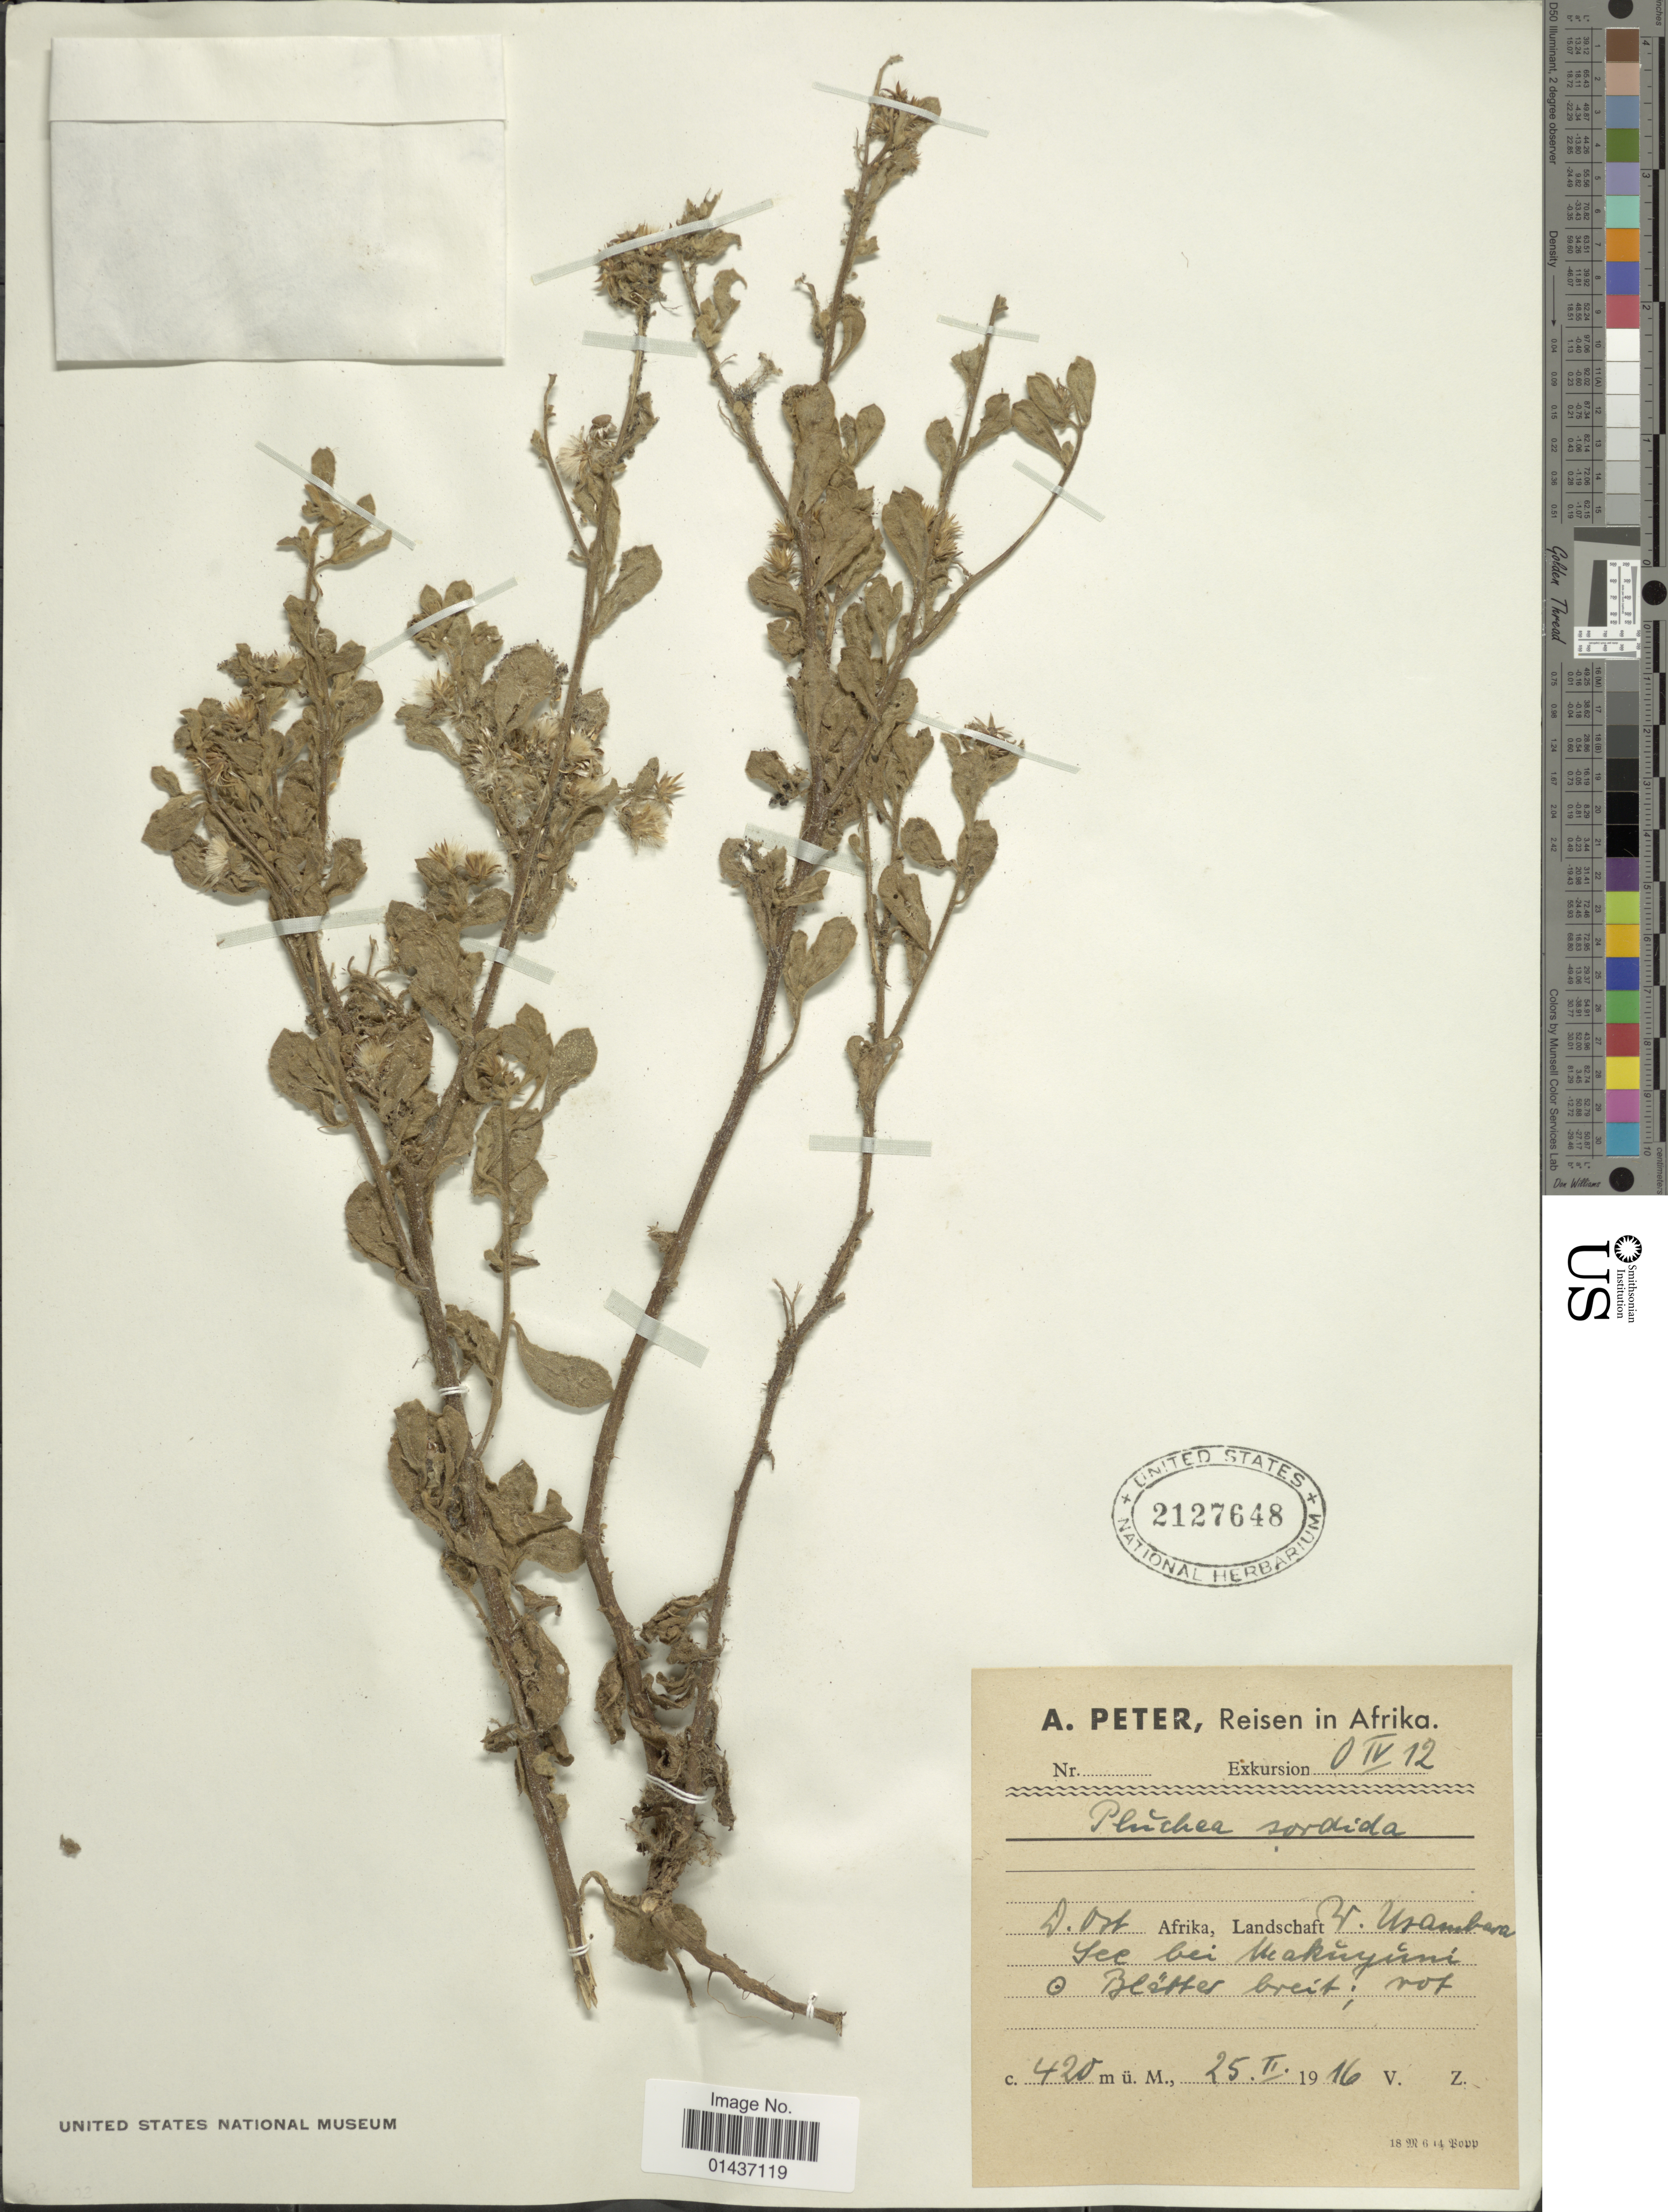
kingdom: Plantae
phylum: Tracheophyta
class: Magnoliopsida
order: Asterales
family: Asteraceae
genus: Pluchea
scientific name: Pluchea sordida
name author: (Vatke) Oliv. & Harms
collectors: A. Peter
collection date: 1916-02-25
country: Tanzania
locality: Reisen in Afrika, D. Ost Afrika, Landschaft W. Usambara Sec bei [illegible text]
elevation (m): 420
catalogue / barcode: US 2127648